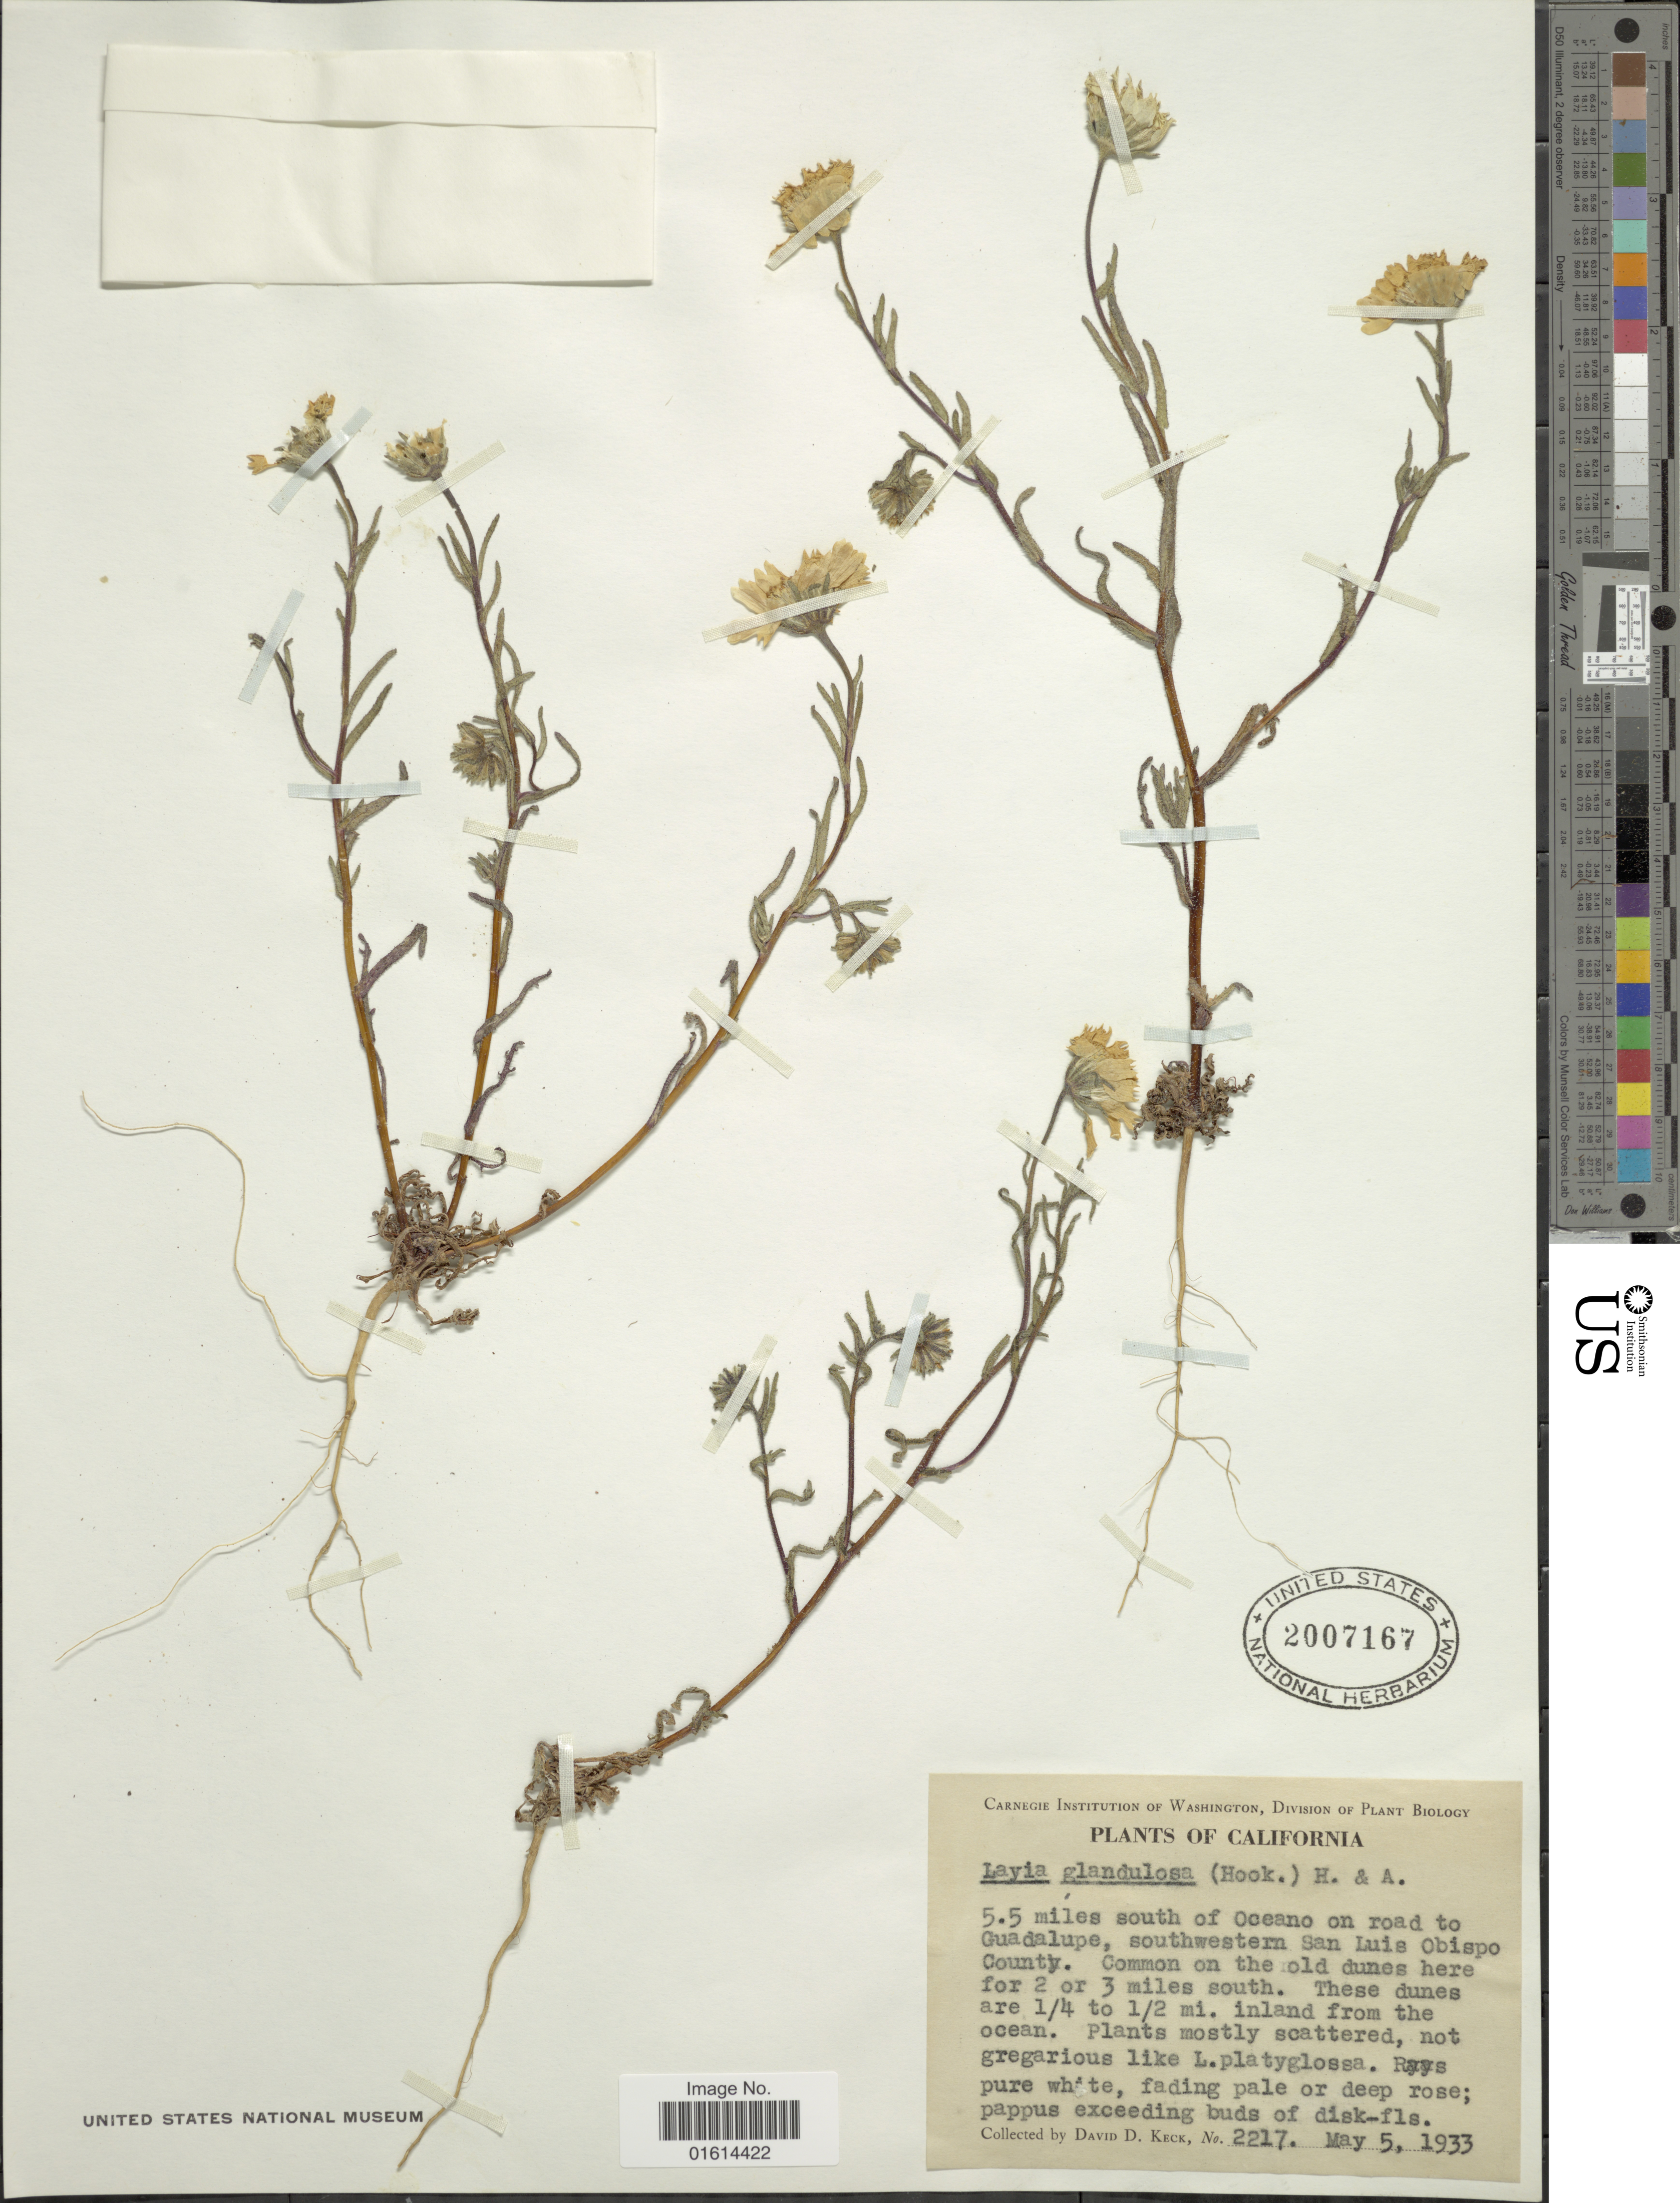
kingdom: Plantae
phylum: Tracheophyta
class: Magnoliopsida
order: Asterales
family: Asteraceae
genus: Layia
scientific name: Layia glandulosa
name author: Hook. & Arn.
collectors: D. D. Keck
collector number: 2217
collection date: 1933-05-05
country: United States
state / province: California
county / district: San Luis Obispo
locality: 5.5 miles south of Oceano on road to Guadalupe, southwestern San Luis Obispo County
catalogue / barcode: US 2007167